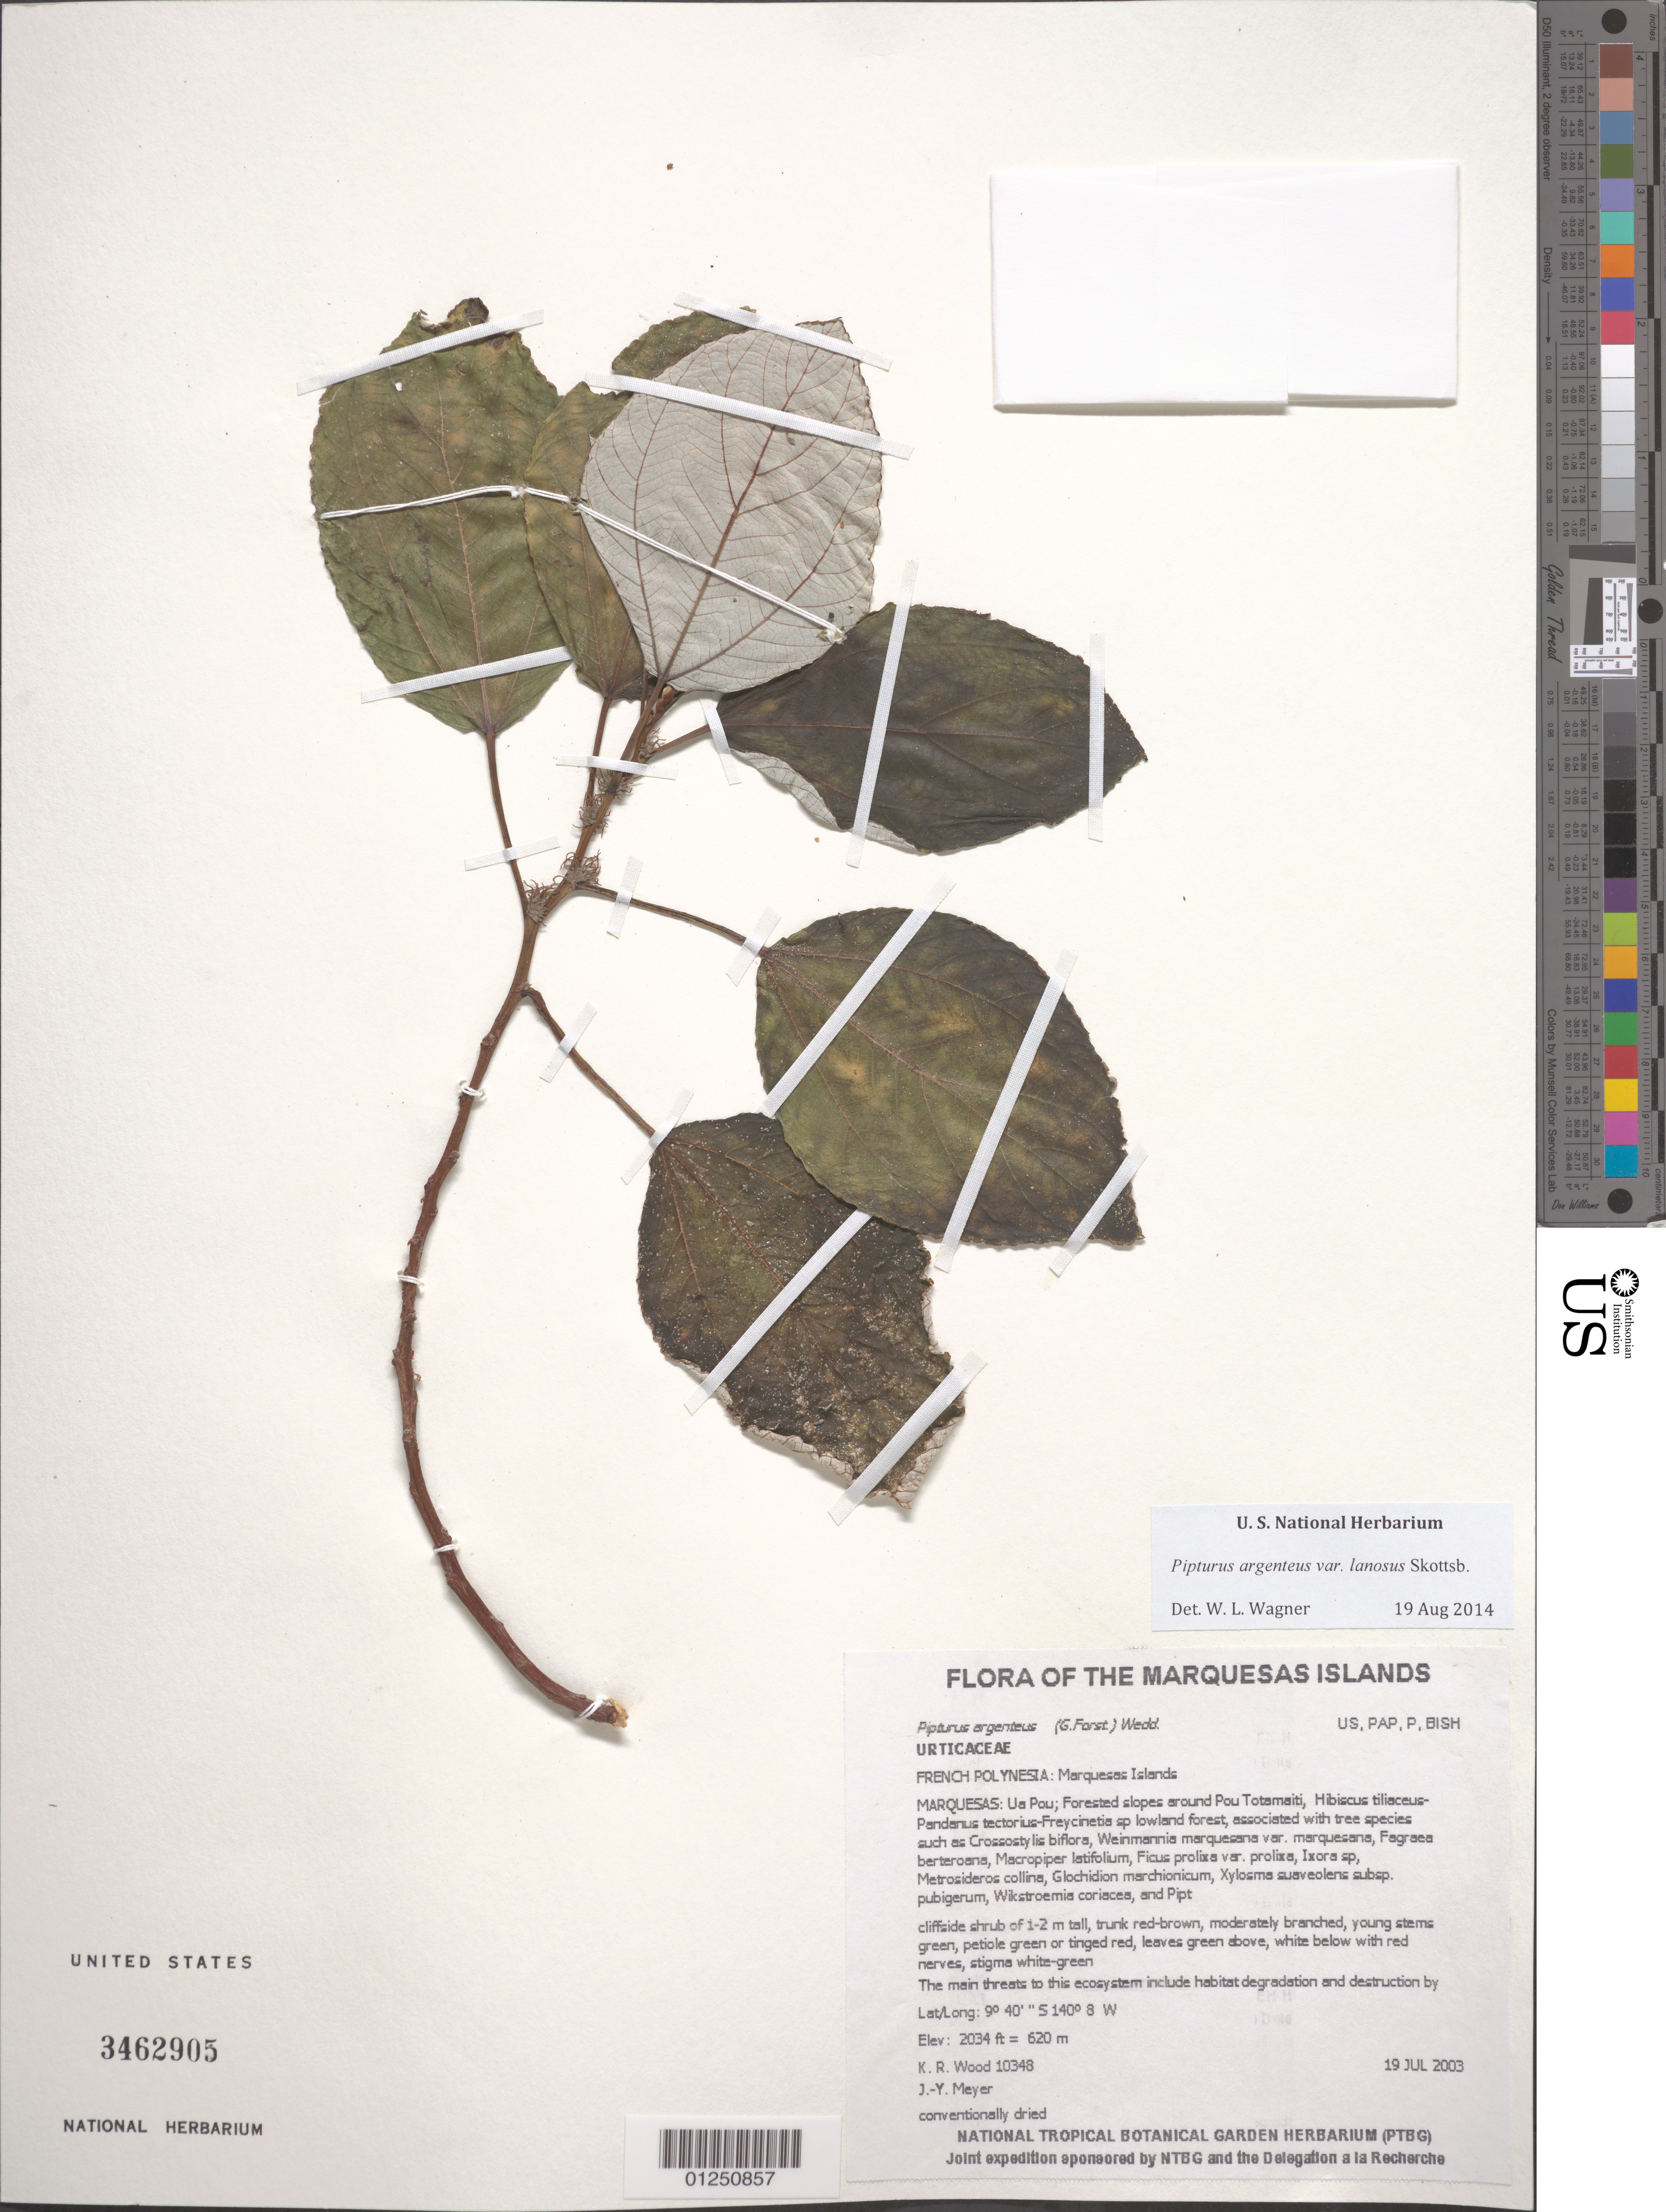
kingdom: Plantae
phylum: Tracheophyta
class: Magnoliopsida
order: Rosales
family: Urticaceae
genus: Pipturus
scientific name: Pipturus argenteus var. lanosus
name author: Schott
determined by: Lorence, David H., (PTBG), National Tropical Botanical Garden (UNITED STATES)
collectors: K. R. Wood & J.-Y. Meyer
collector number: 10348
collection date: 2003-07-19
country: French Polynesia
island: Ua Pou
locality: Forested slopes around Pou Totamaiti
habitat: Hibiscus tiliaceus - Pandanus tectorius - Freycinetia sp lowland forest. Upper slope, S aspect, steep slope, open, wet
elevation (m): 620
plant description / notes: Habitat degradation and destruction by feral pigs, catastrophic extinction through environmental events, predation by rats that eat seeds, competition with non-native plant taxa such as Ageratum conyzoides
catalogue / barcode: US 3462905